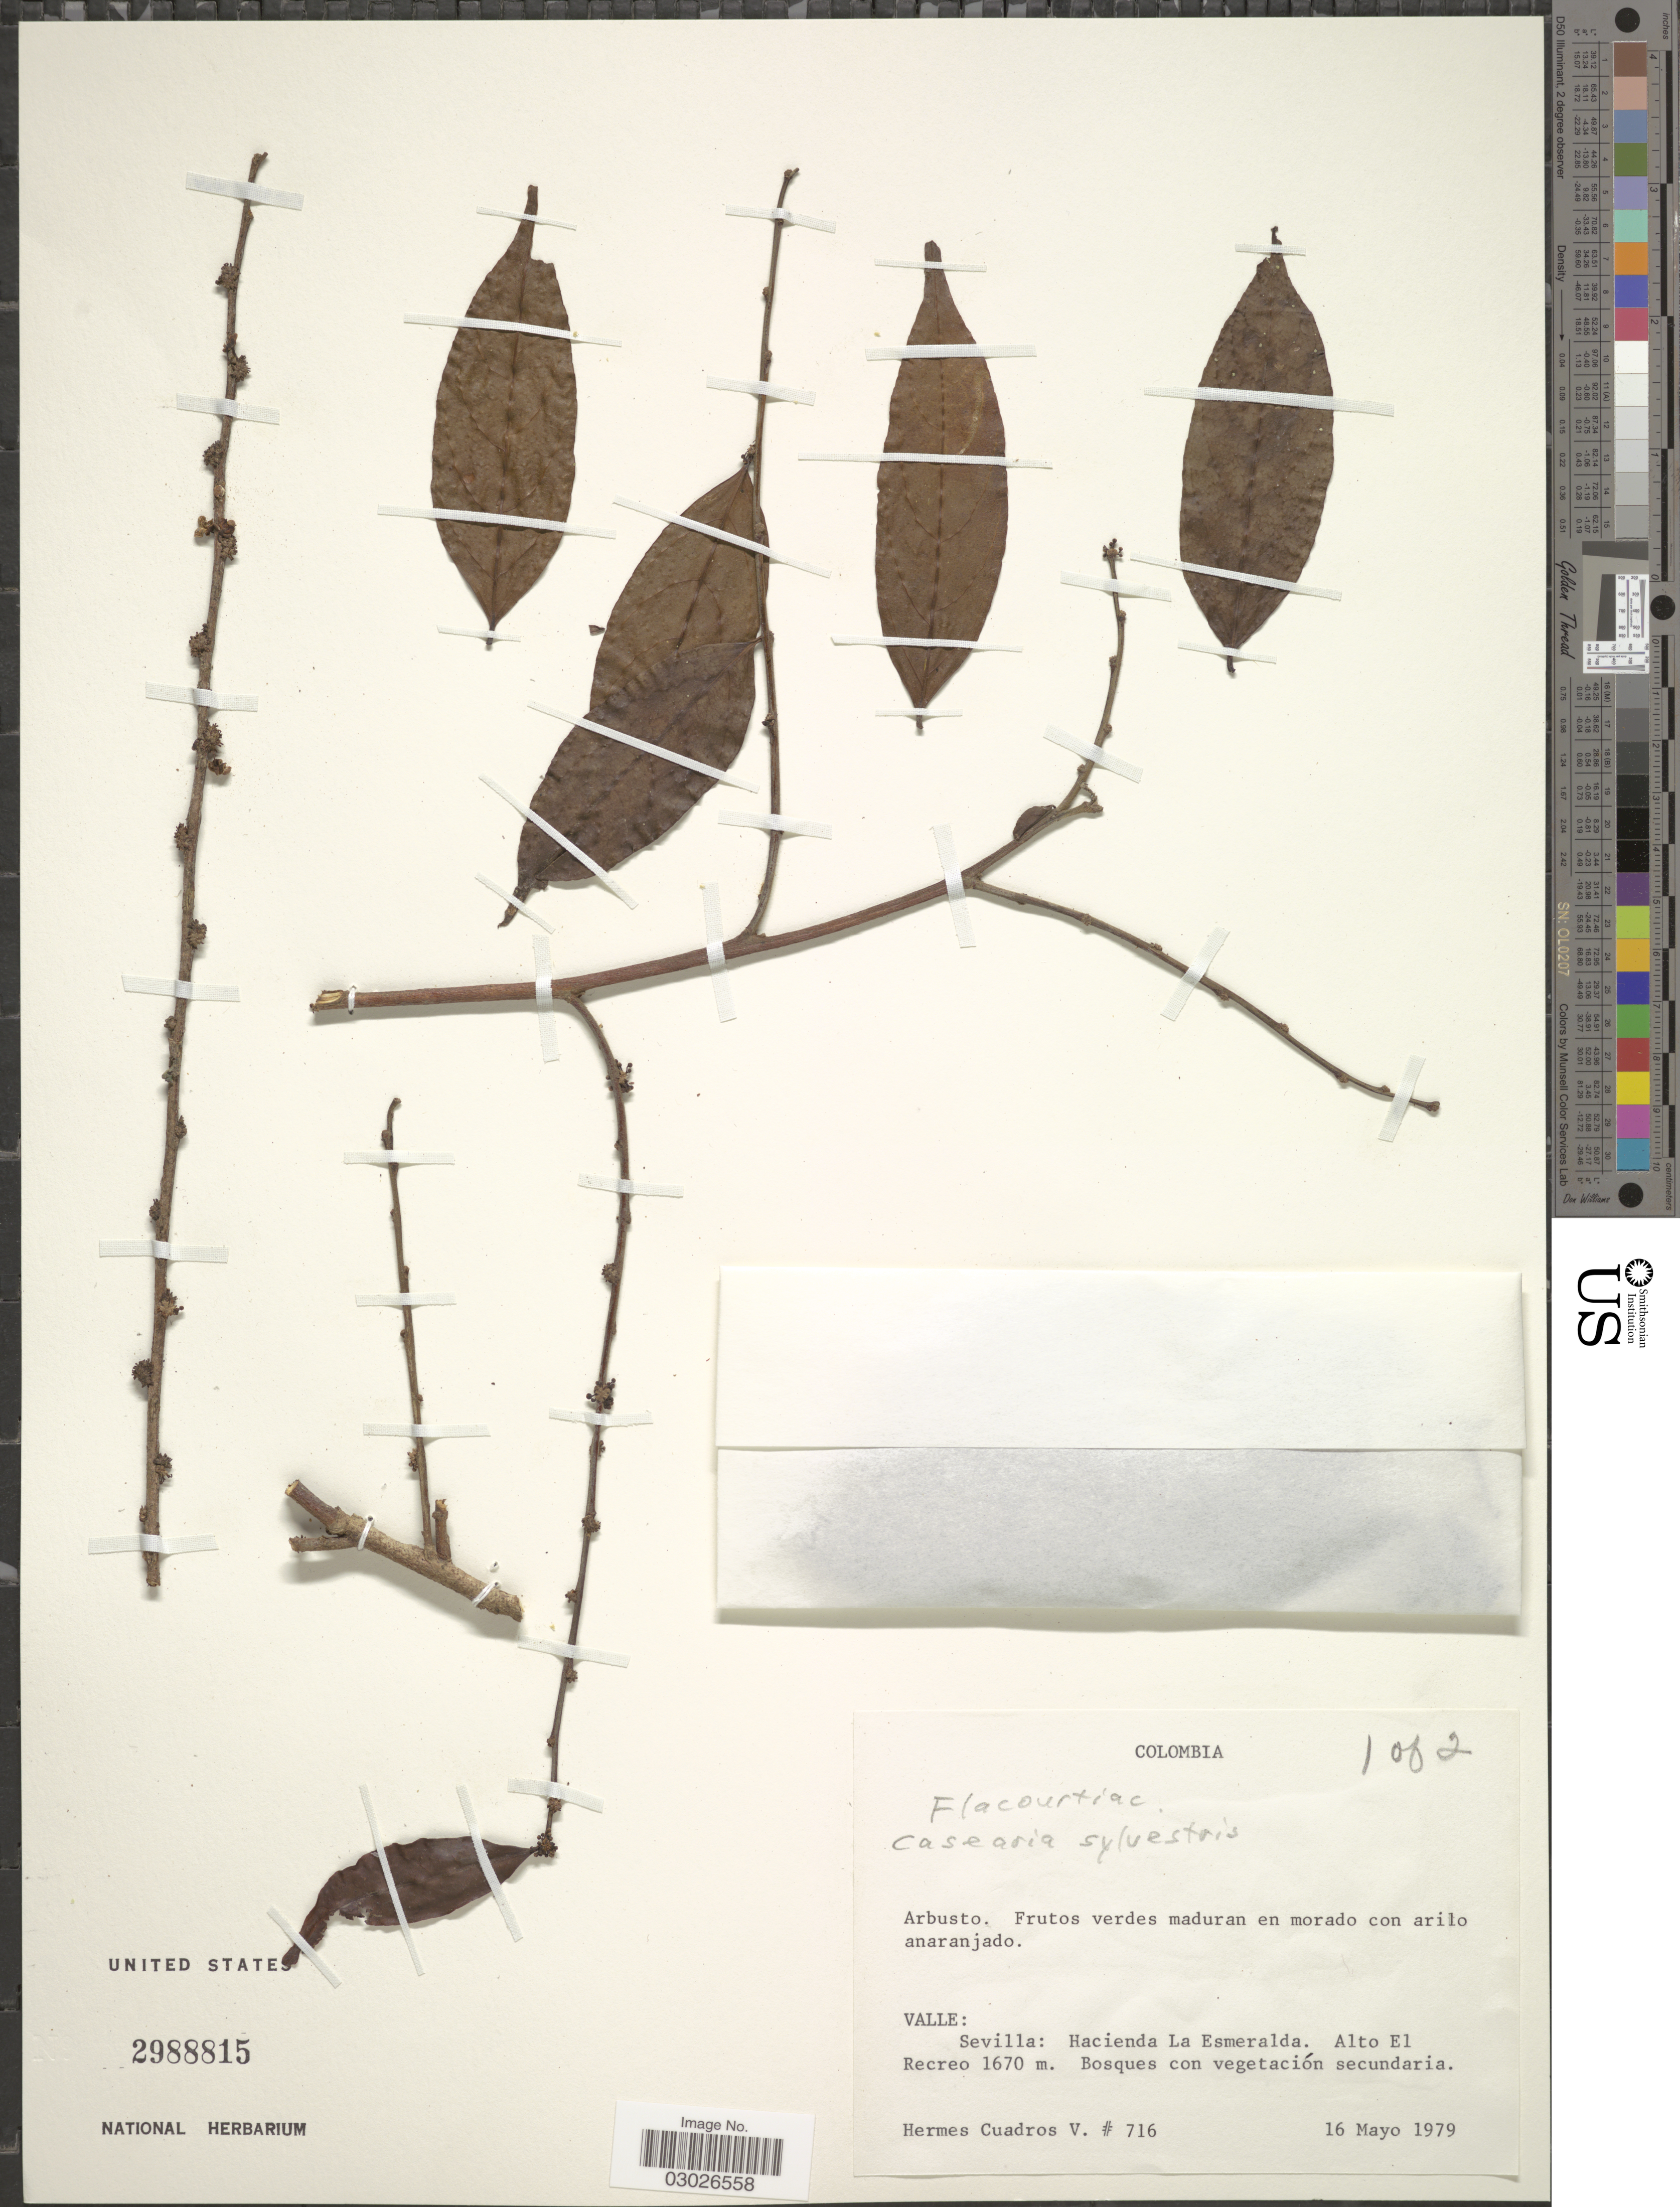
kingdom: Plantae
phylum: Tracheophyta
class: Magnoliopsida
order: Malpighiales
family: Salicaceae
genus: Casearia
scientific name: Casearia sylvestris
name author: Sw.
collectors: H. Cuadros V.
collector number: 716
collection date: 1979-05-16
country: Colombia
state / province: Valle del Cauca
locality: Sevilla: Hacienda La Esmeraldas, Alto El Recreo.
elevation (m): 1670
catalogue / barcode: US 2988815